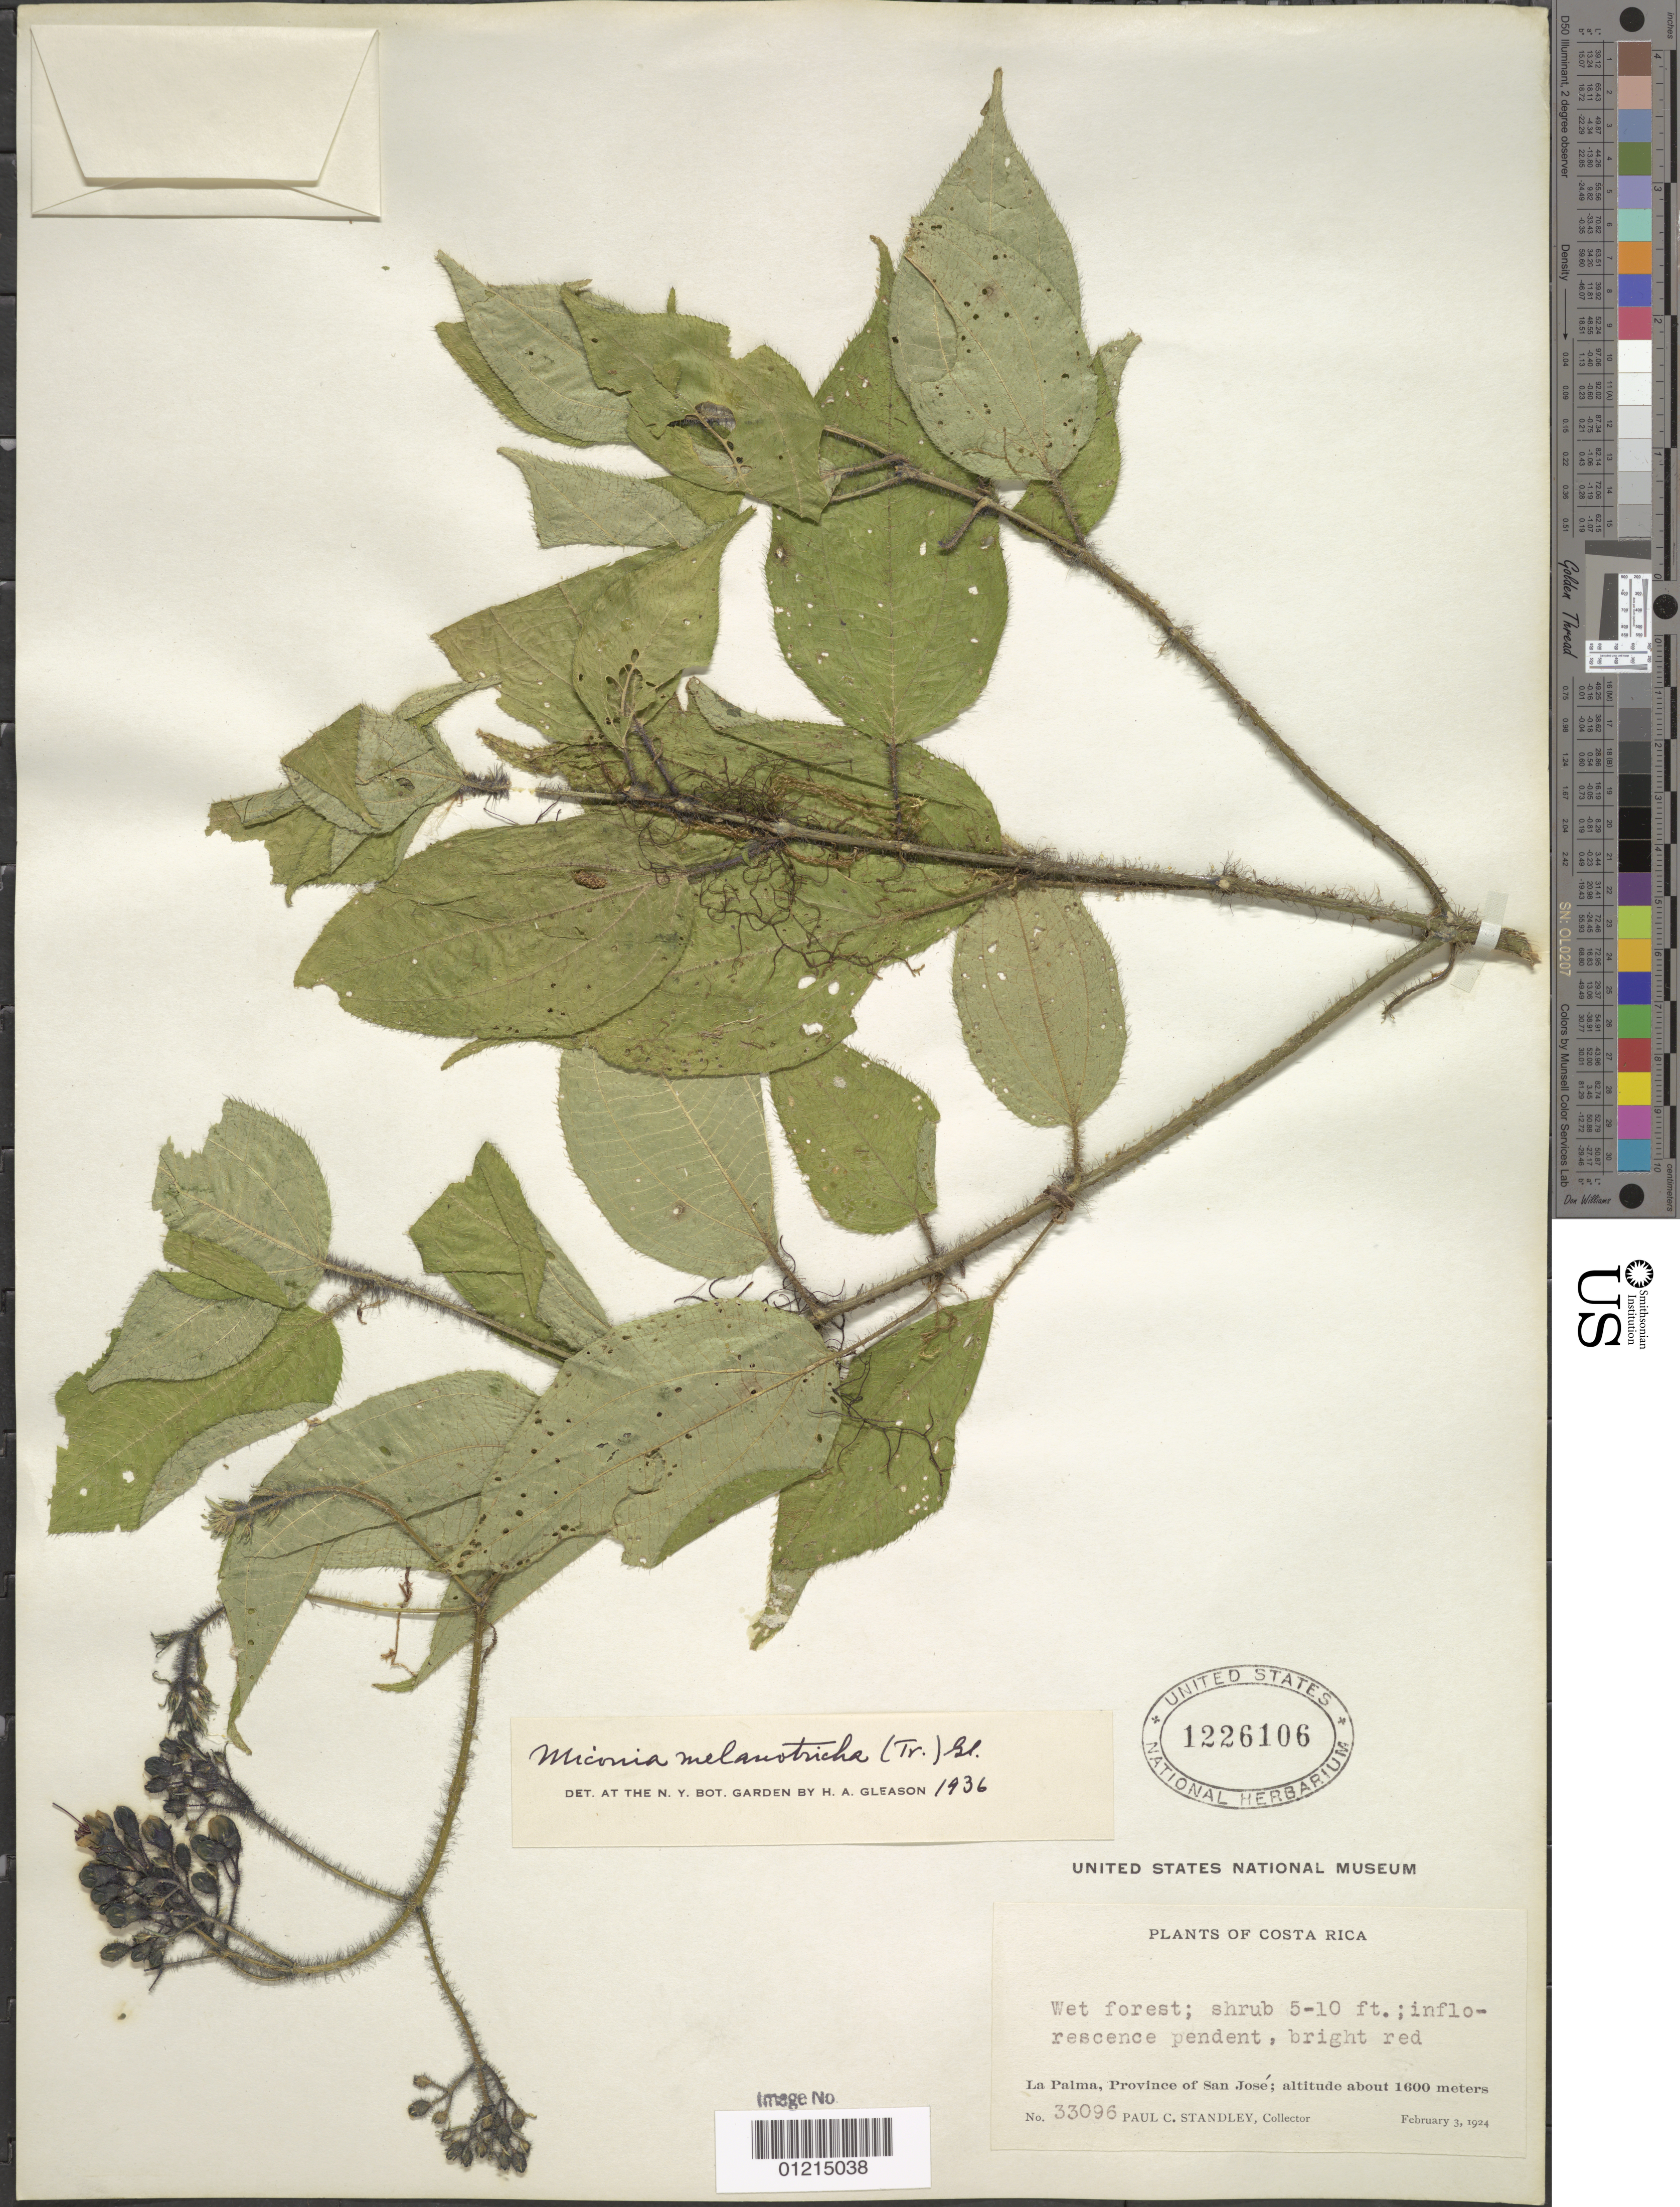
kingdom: Plantae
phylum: Tracheophyta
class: Magnoliopsida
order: Myrtales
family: Melastomataceae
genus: Miconia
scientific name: Miconia melanotricha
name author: (Triana) Gleason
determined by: Gleason, H. A.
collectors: P. C. Standley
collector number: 33096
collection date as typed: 03 Feb 1924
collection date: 1924-02-03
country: Costa Rica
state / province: San José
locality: La Palma, Province of San José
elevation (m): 1600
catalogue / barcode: US 1226106